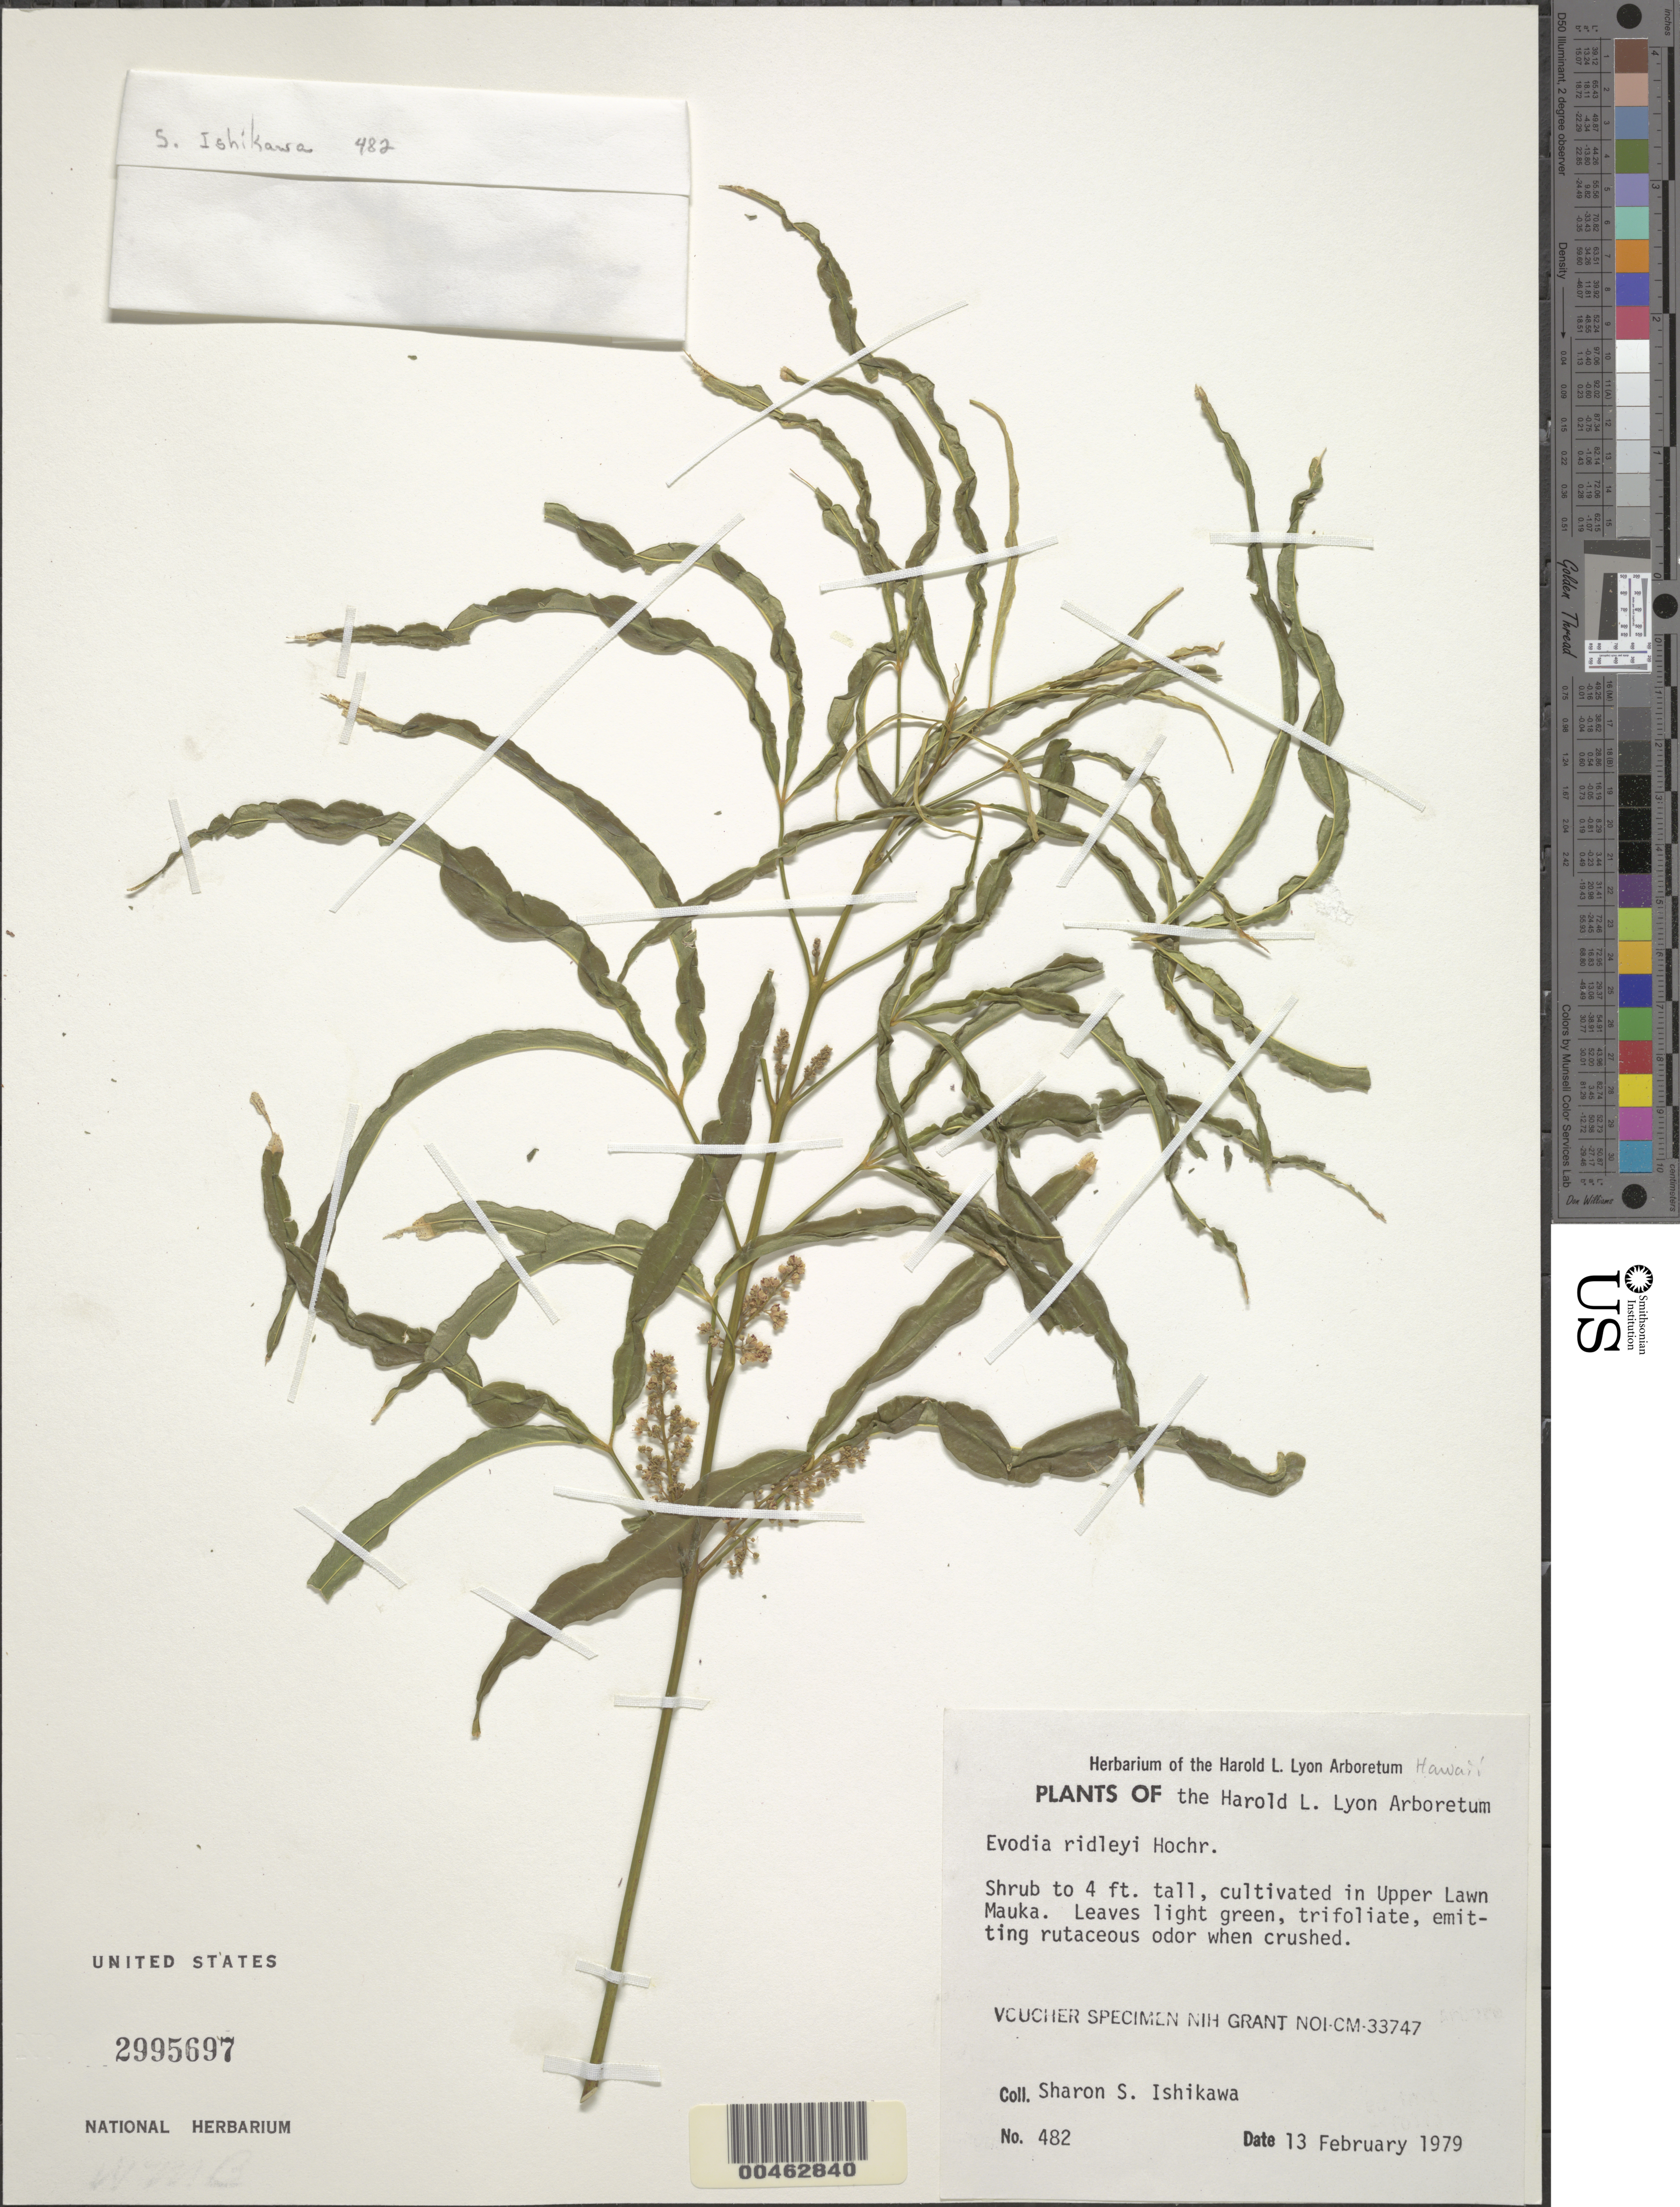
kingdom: Plantae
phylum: Tracheophyta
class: Magnoliopsida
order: Sapindales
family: Rutaceae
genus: Melicope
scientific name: Melicope denhamii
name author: (Seem.) T.G. Hartley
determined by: Hartley, T. G.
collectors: S. S. Ishikawa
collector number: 482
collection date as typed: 13 Feb 1979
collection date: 1979-02-13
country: United States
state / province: Hawaii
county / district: Honolulu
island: Oahu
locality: Lyon Arboretum, upper lawn mauka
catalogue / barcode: US 2995697